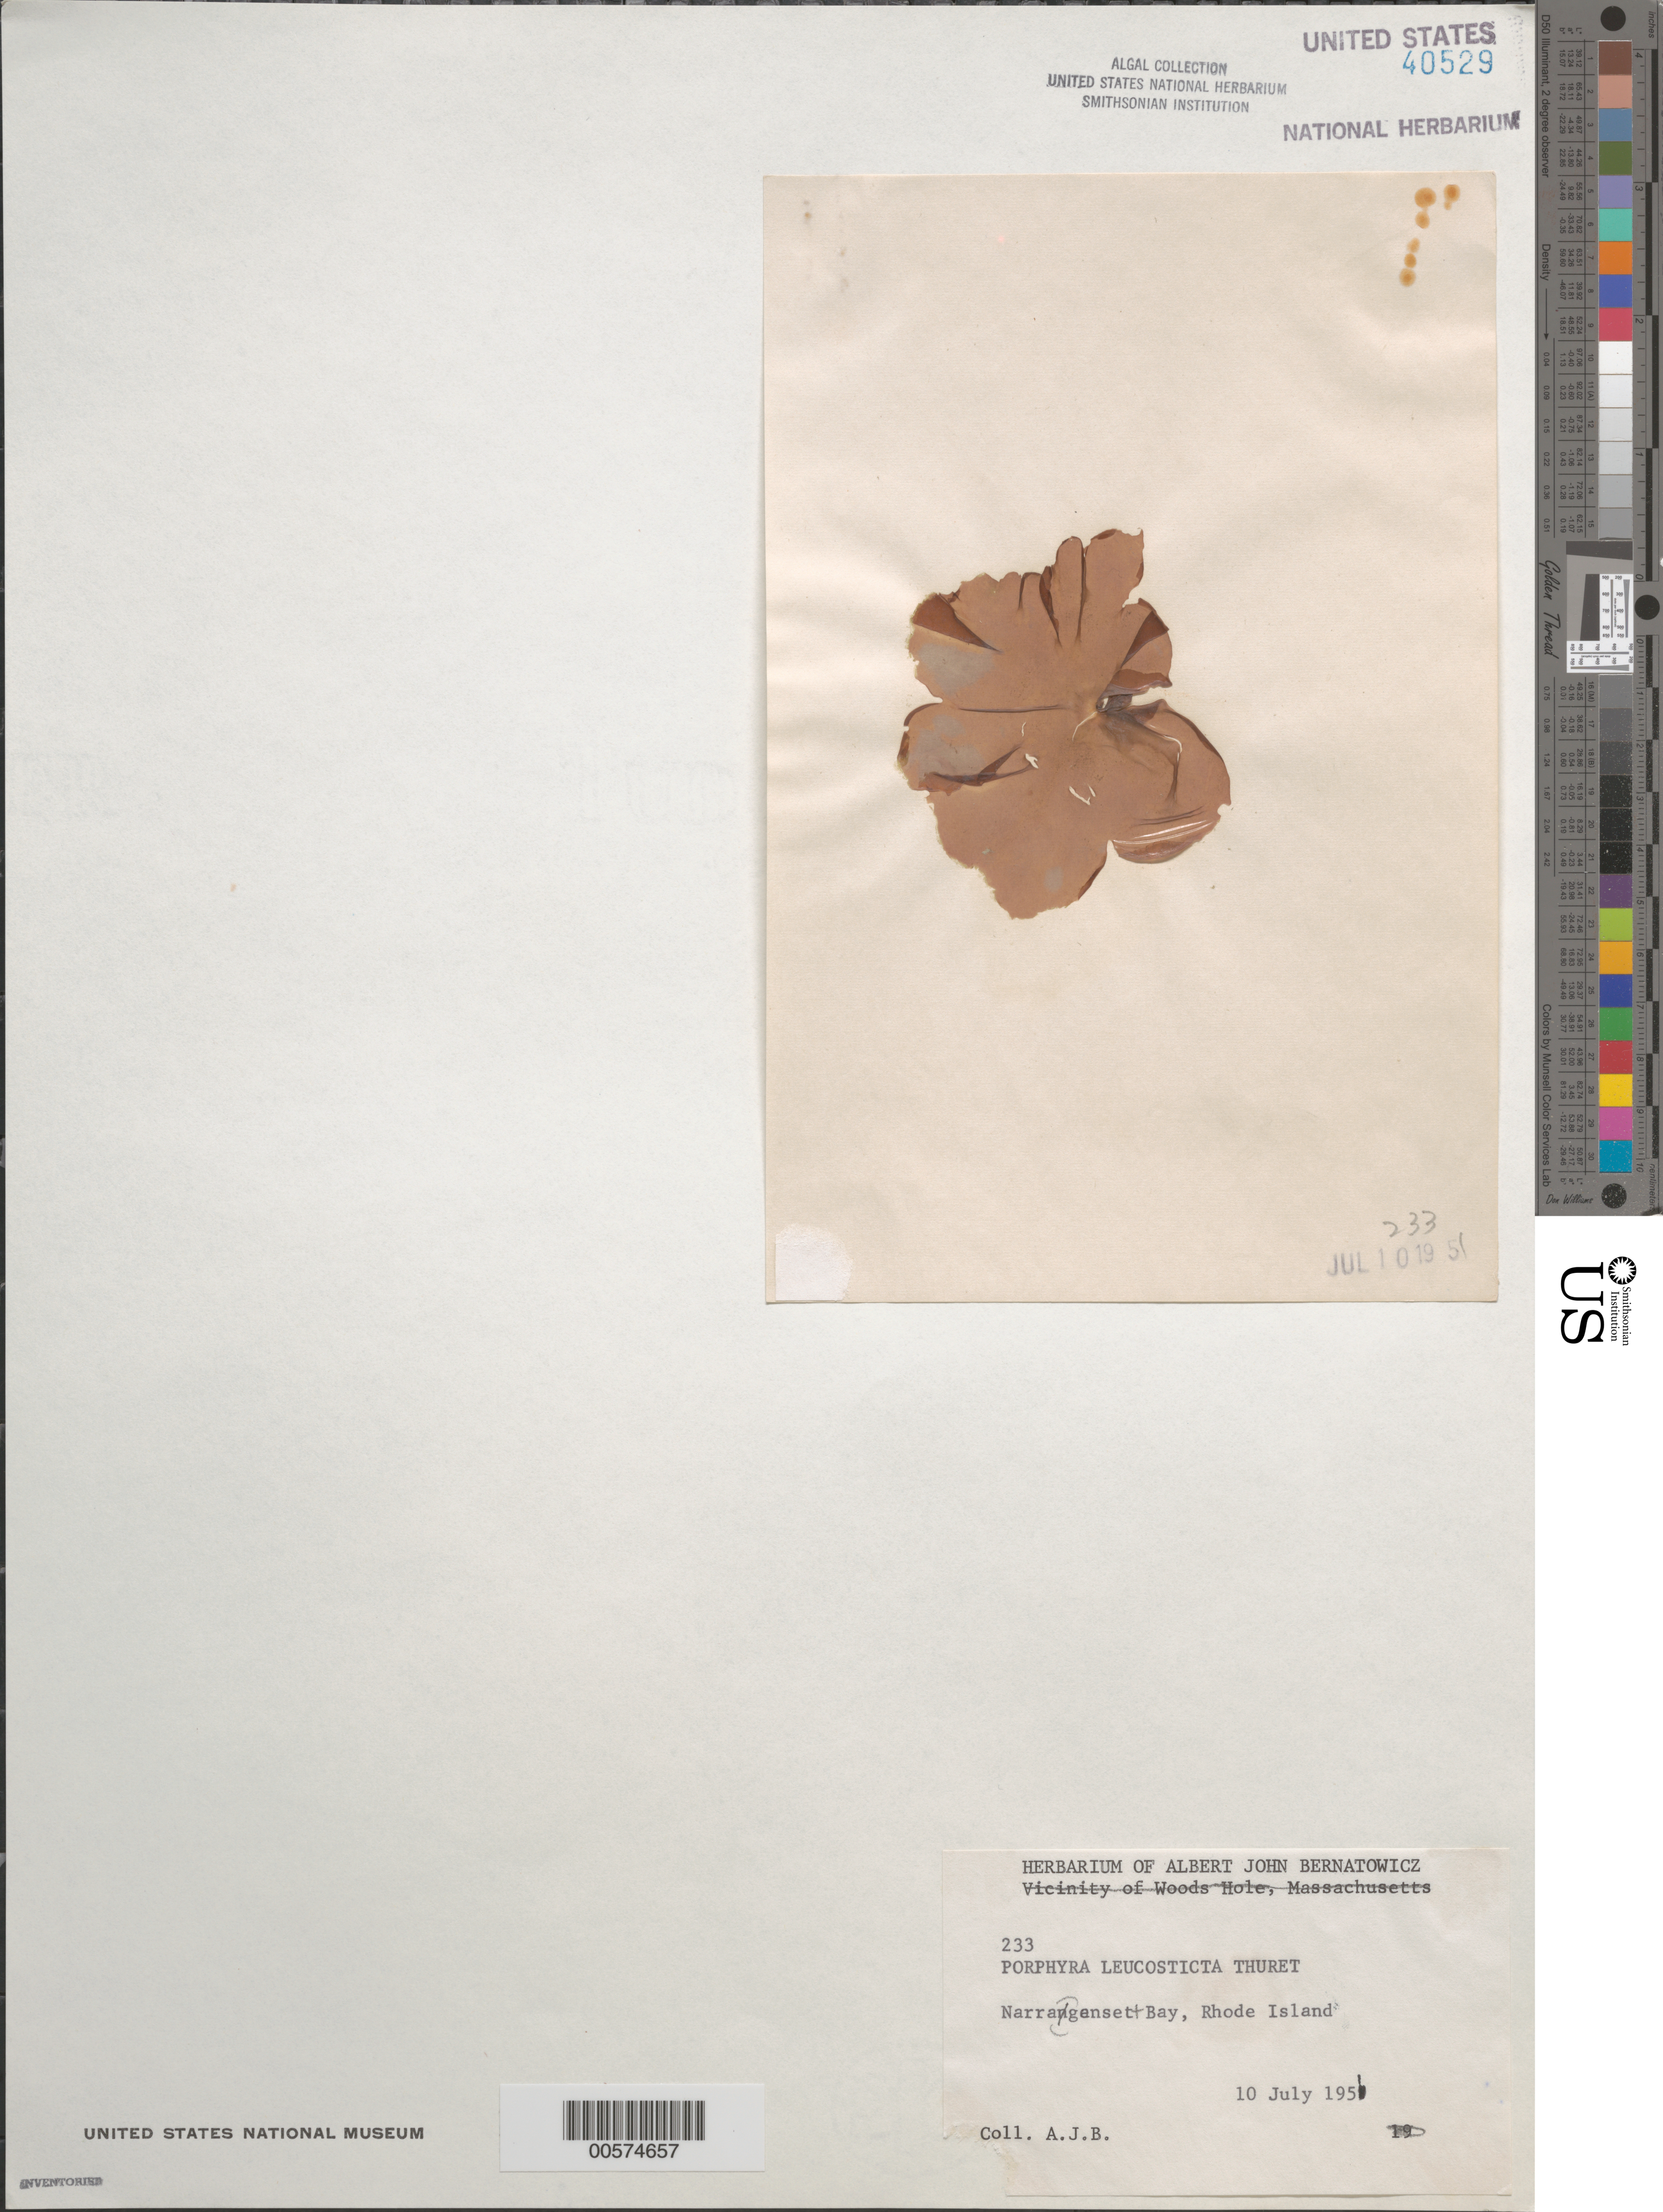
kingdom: Plantae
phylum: Rhodophyta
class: Bangiophyceae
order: Bangiales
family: Bangiaceae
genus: Pyropia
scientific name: Pyropia leucosticta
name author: (Thuret) Neefus & J. Brodie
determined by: Algae name updating Project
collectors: A. Bernatowicz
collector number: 233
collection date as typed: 10 Jul 1951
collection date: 1951-07-10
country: United States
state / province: Rhode Island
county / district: Washington County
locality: Narragansett Bay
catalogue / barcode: US 40529